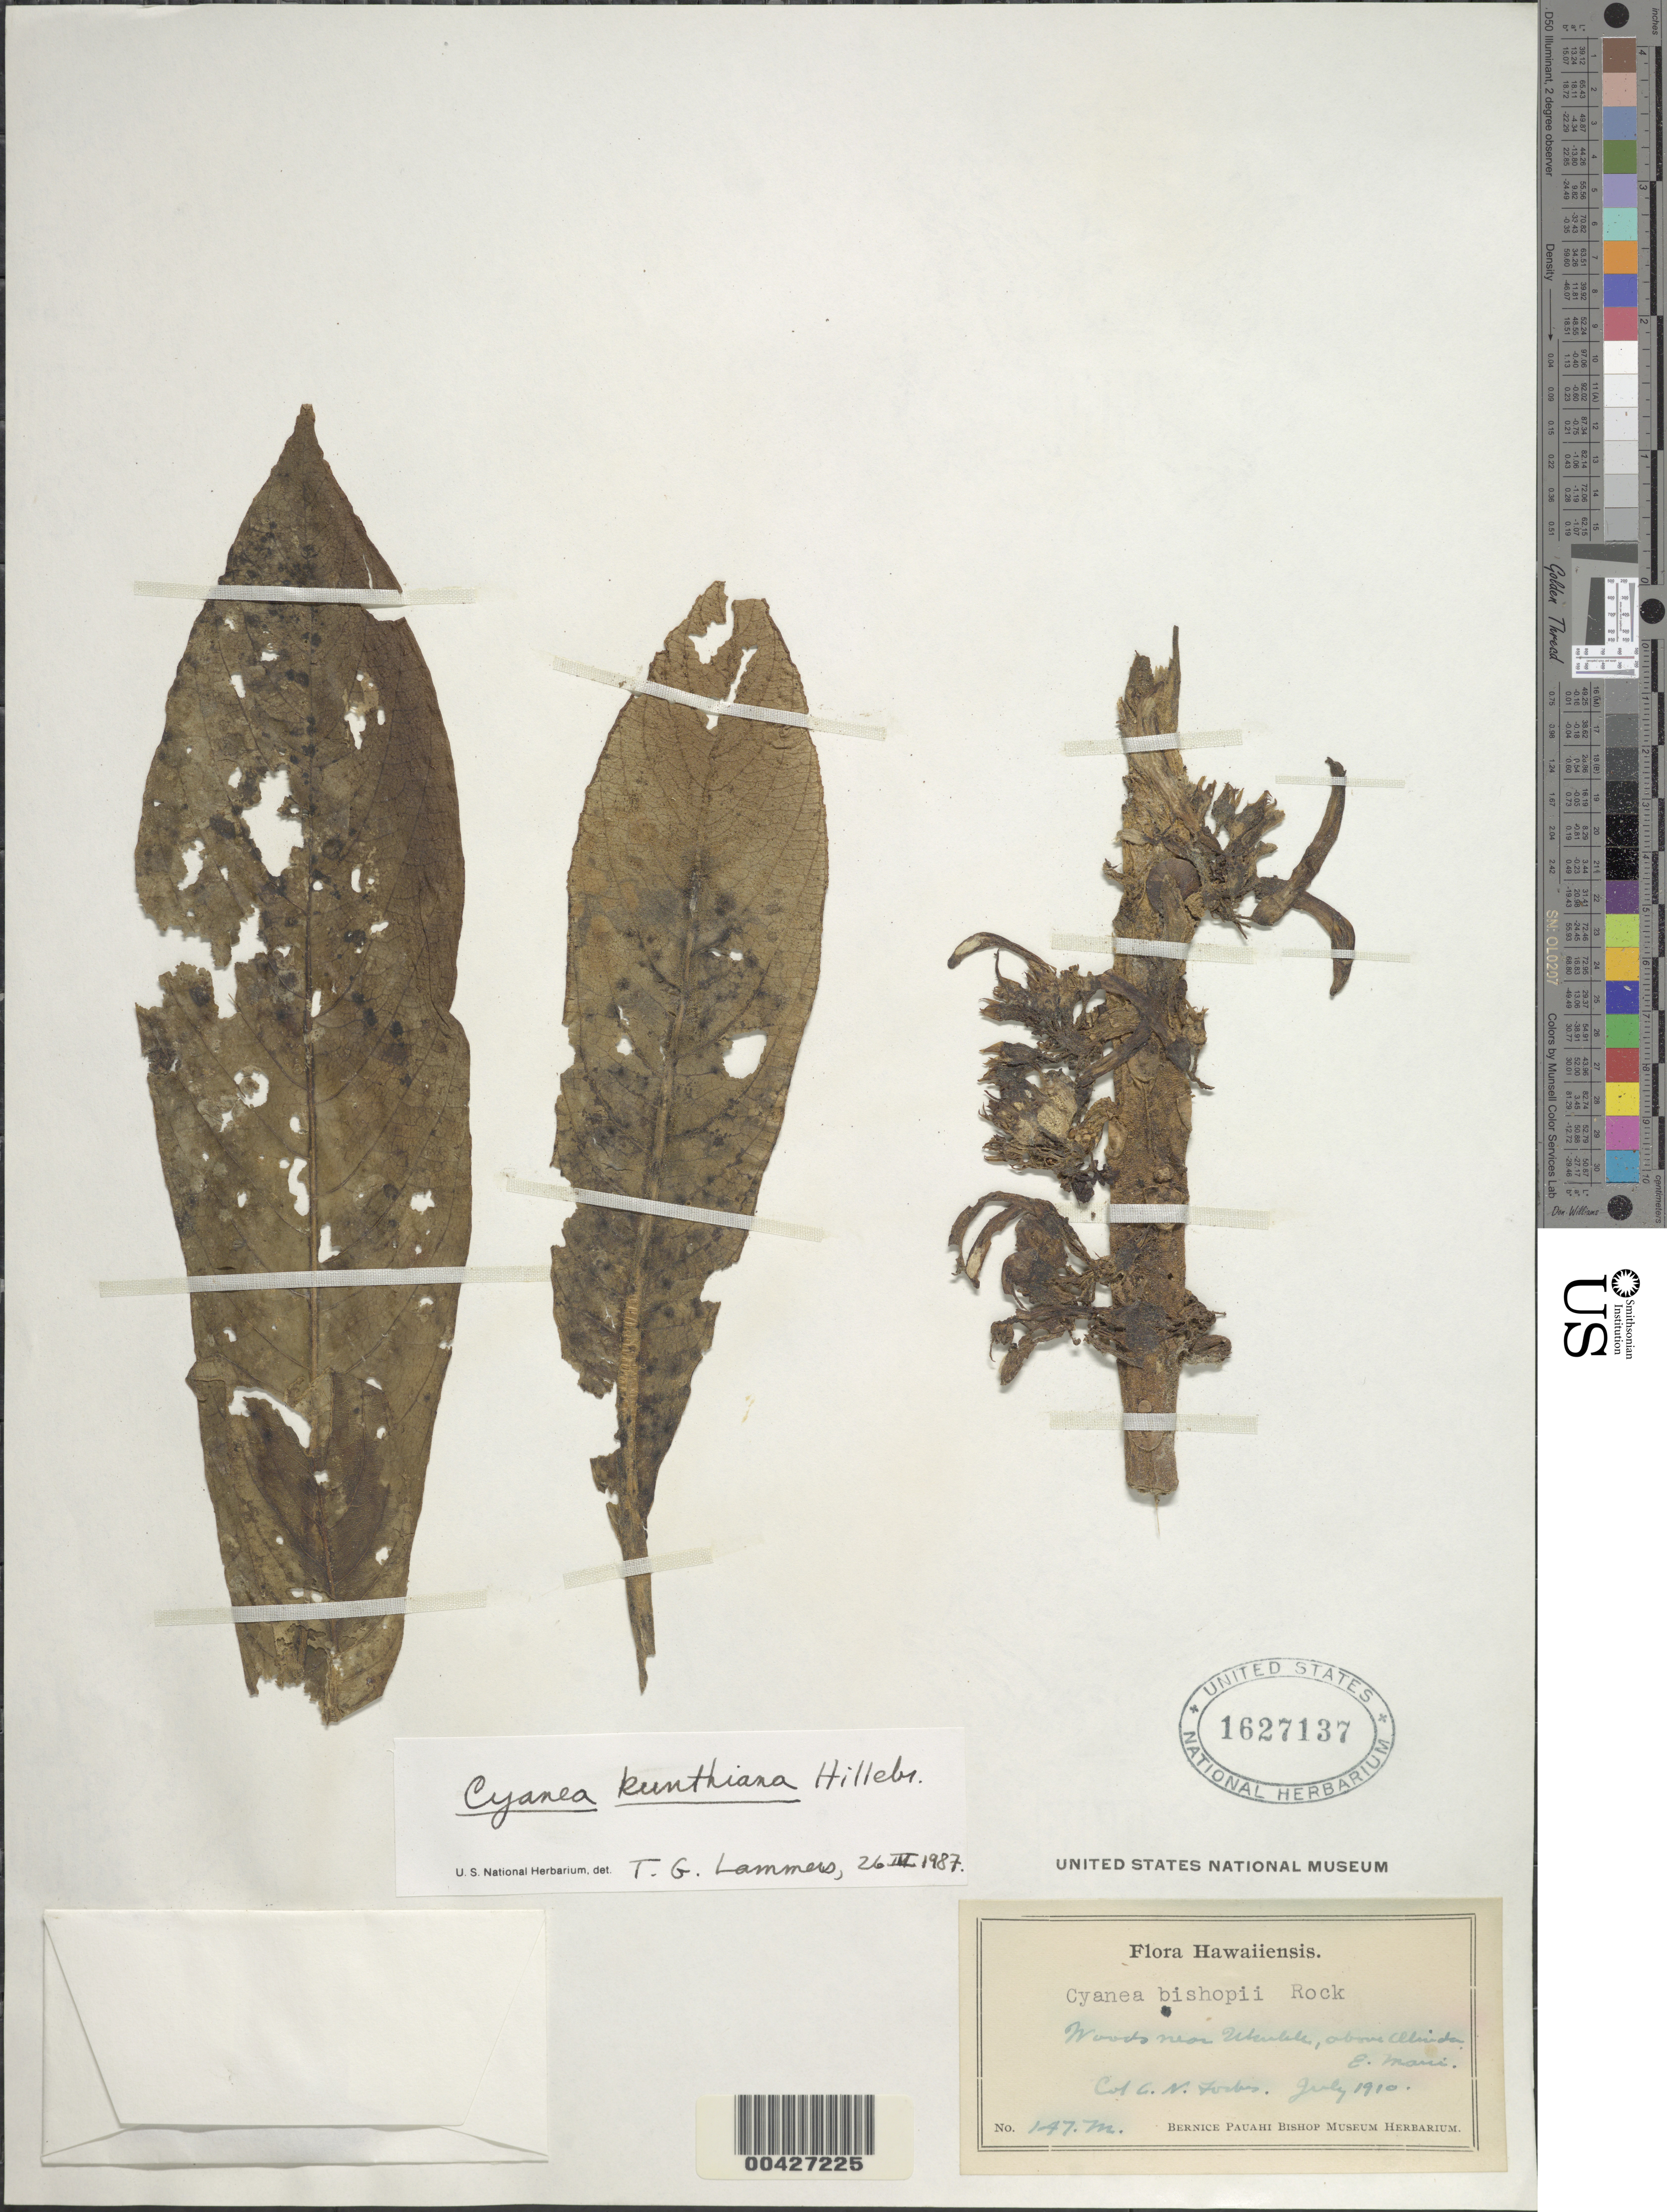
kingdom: Plantae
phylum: Tracheophyta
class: Magnoliopsida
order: Asterales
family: Campanulaceae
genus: Cyanea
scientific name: Cyanea kunthiana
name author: (Gaudich.) Hillebr.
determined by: Lammers, T. G.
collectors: C. N. Forbes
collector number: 147.M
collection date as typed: Jul 1910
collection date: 1910-07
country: United States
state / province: Hawaii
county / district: Maui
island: Maui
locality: Wailele, above Olinda, E Maui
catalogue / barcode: US 1627137